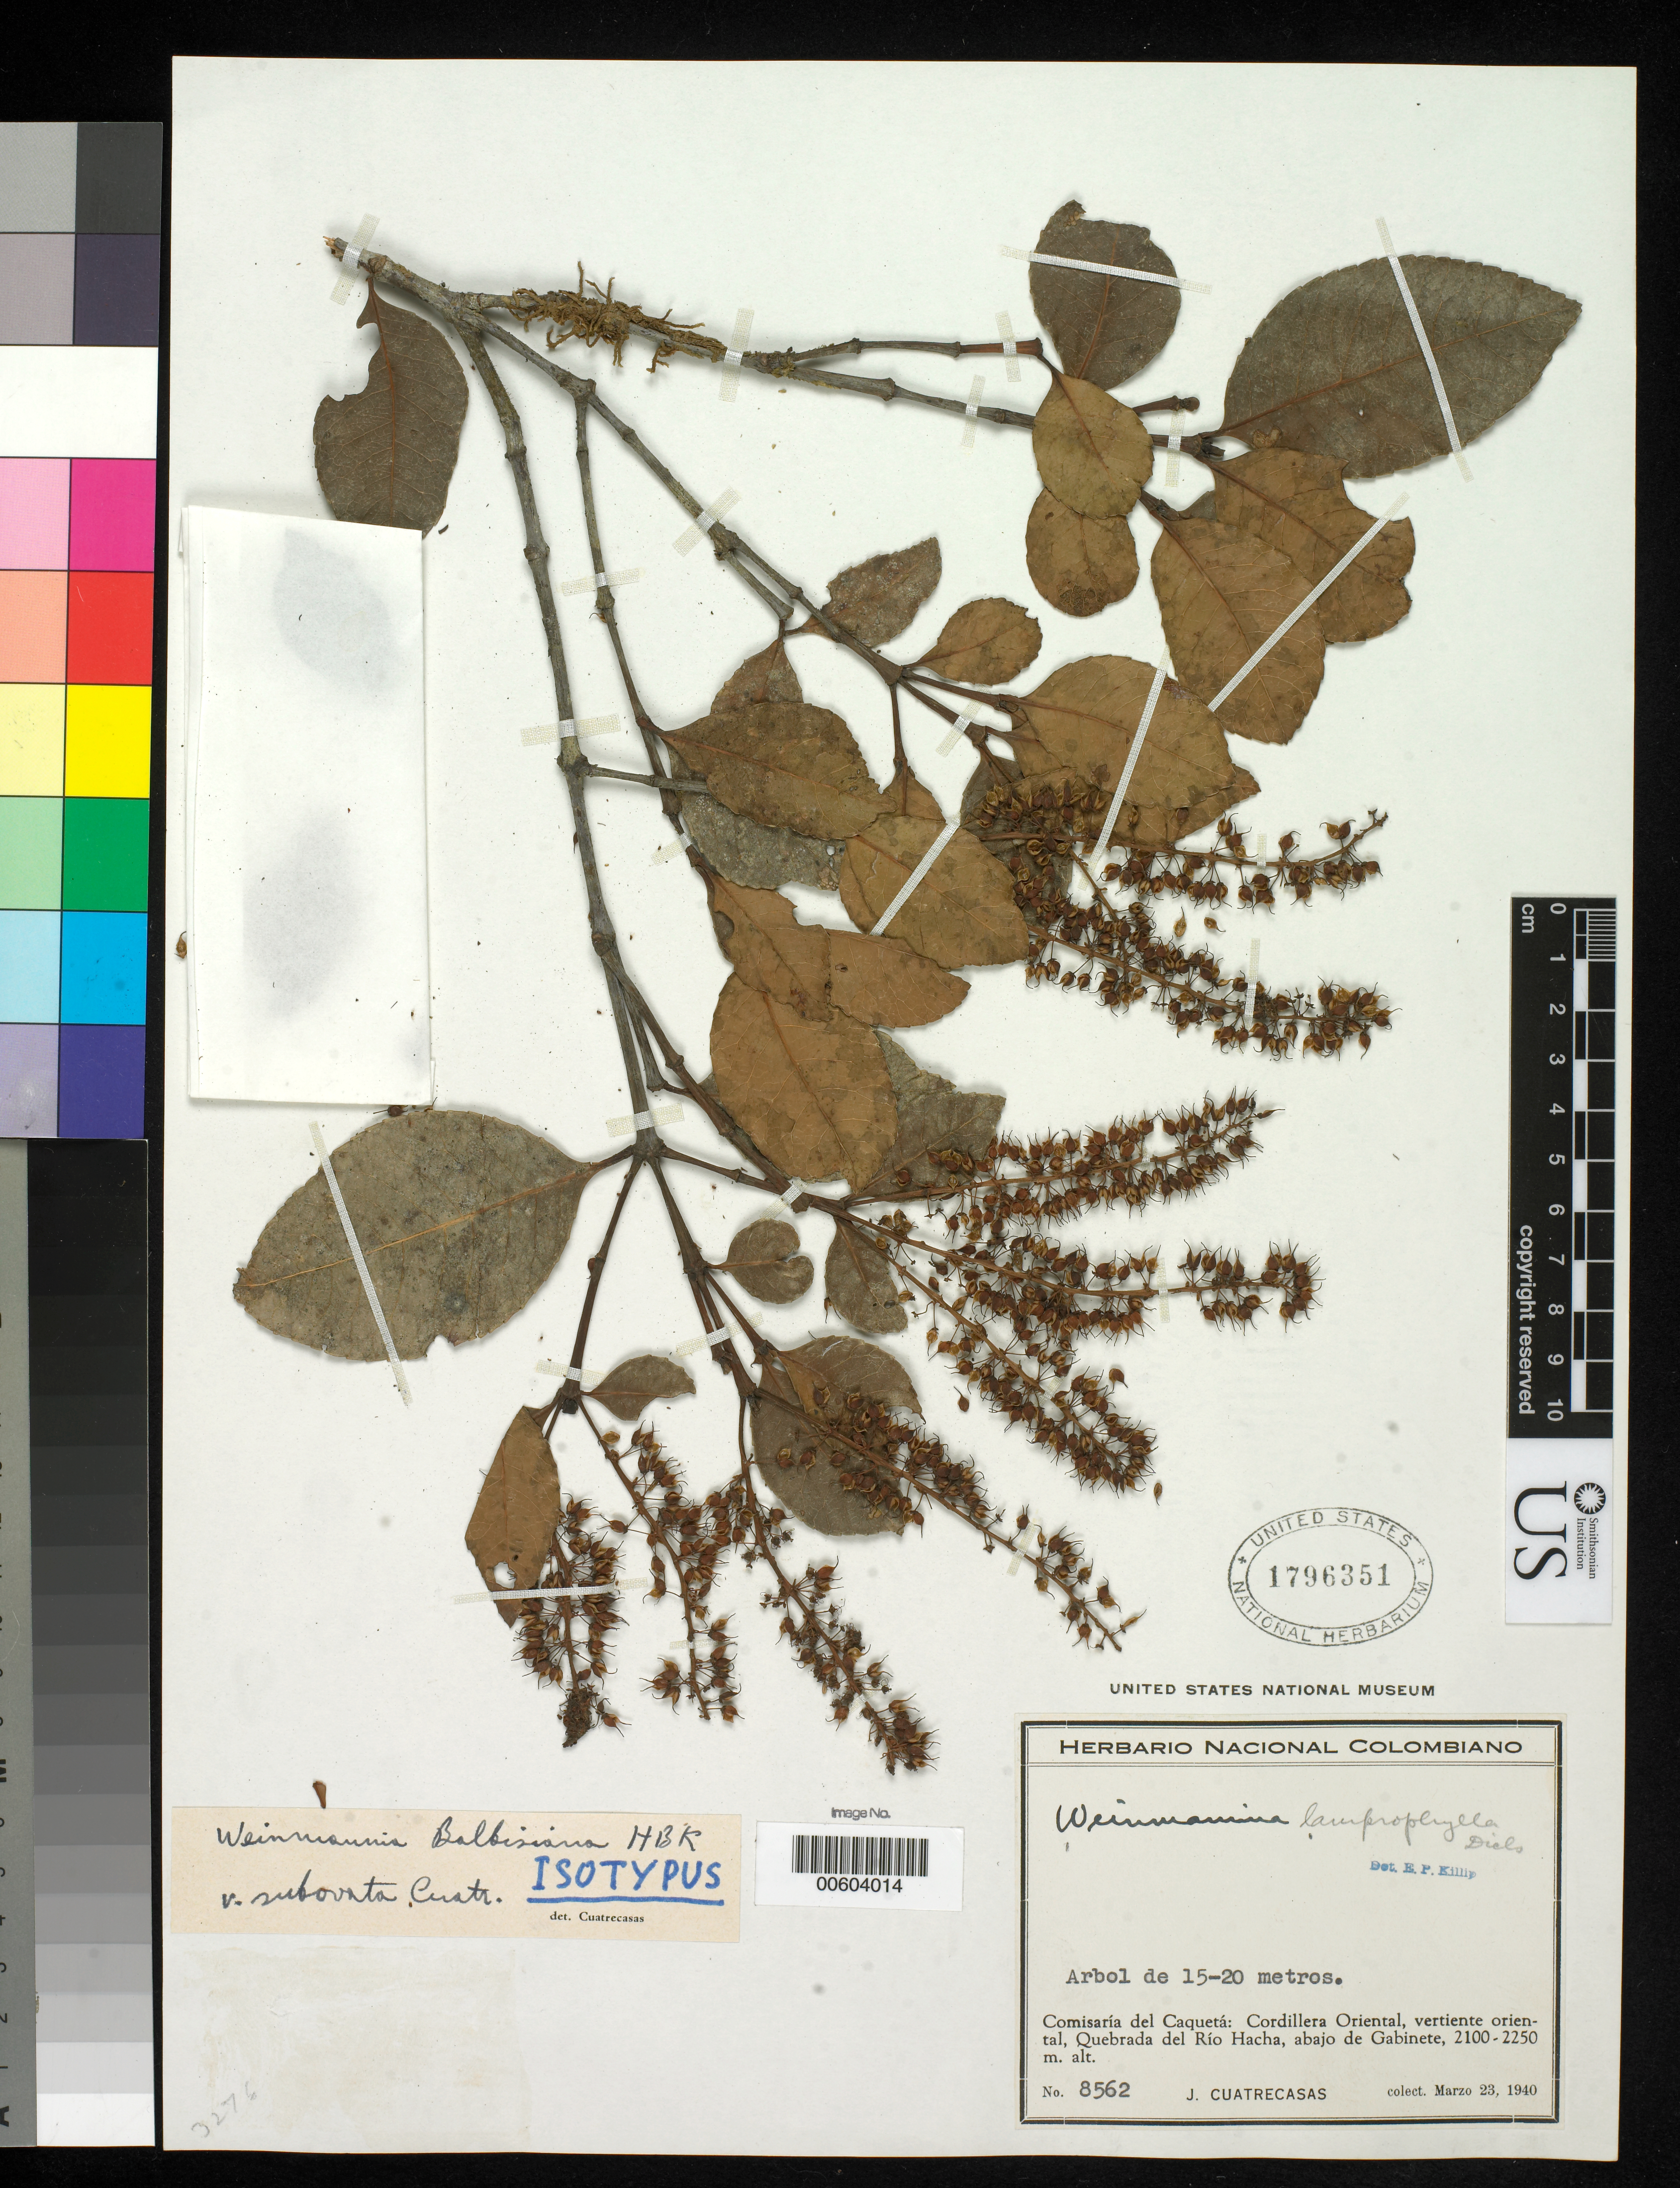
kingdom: Plantae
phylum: Tracheophyta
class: Magnoliopsida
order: Oxalidales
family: Cunoniaceae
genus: Weinmannia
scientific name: Weinmannia balbisiana var. subovata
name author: Cuatrec.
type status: Isotype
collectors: J. Cuatrecasas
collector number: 8562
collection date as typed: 23 Mar 1940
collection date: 1940-03-23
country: Colombia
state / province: Caquetá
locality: Cordillera Oriental, Vertiente Oriental, Quebrada del Rio Hacha, Abajo de Gabinete.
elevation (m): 2100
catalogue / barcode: US 1796351